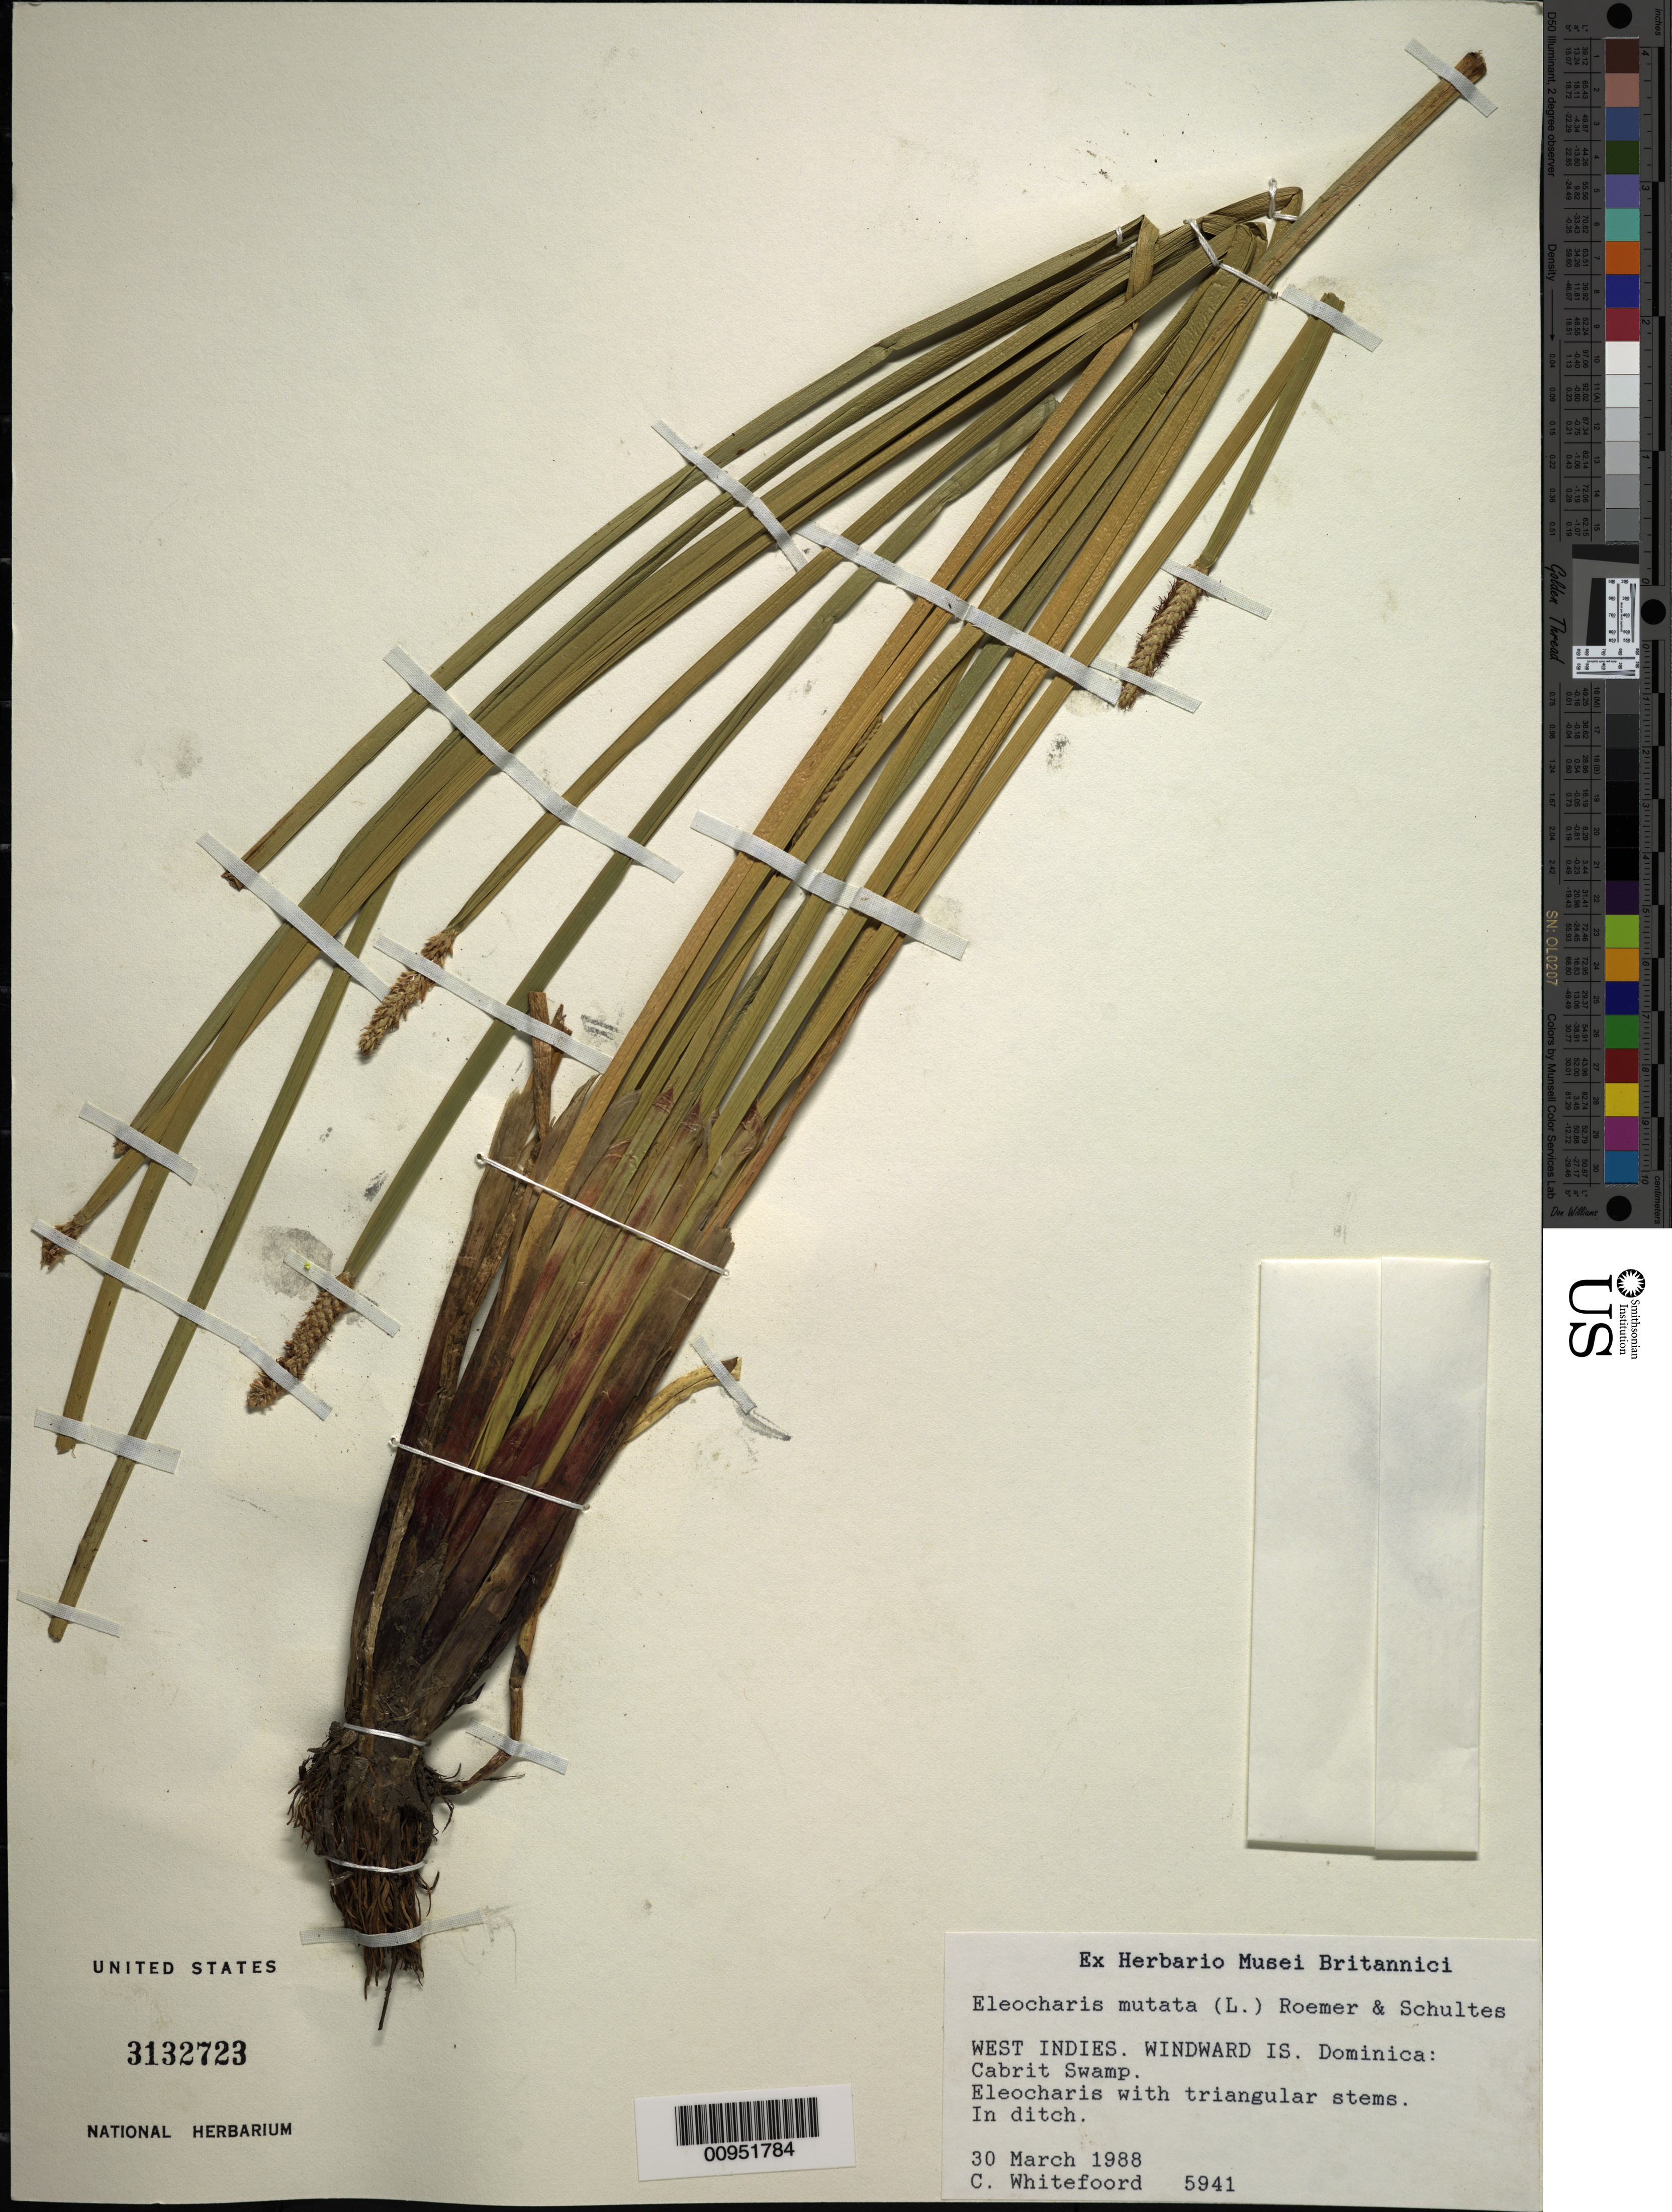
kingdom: Plantae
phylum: Tracheophyta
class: Liliopsida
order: Poales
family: Cyperaceae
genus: Eleocharis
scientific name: Eleocharis mutata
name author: (L.) Roem. & Schult.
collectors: C. Whitefoord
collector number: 5941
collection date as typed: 30 Mar 1988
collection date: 1988-03-30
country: Dominica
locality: Cabrit Swamp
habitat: In ditch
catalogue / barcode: US 3132723